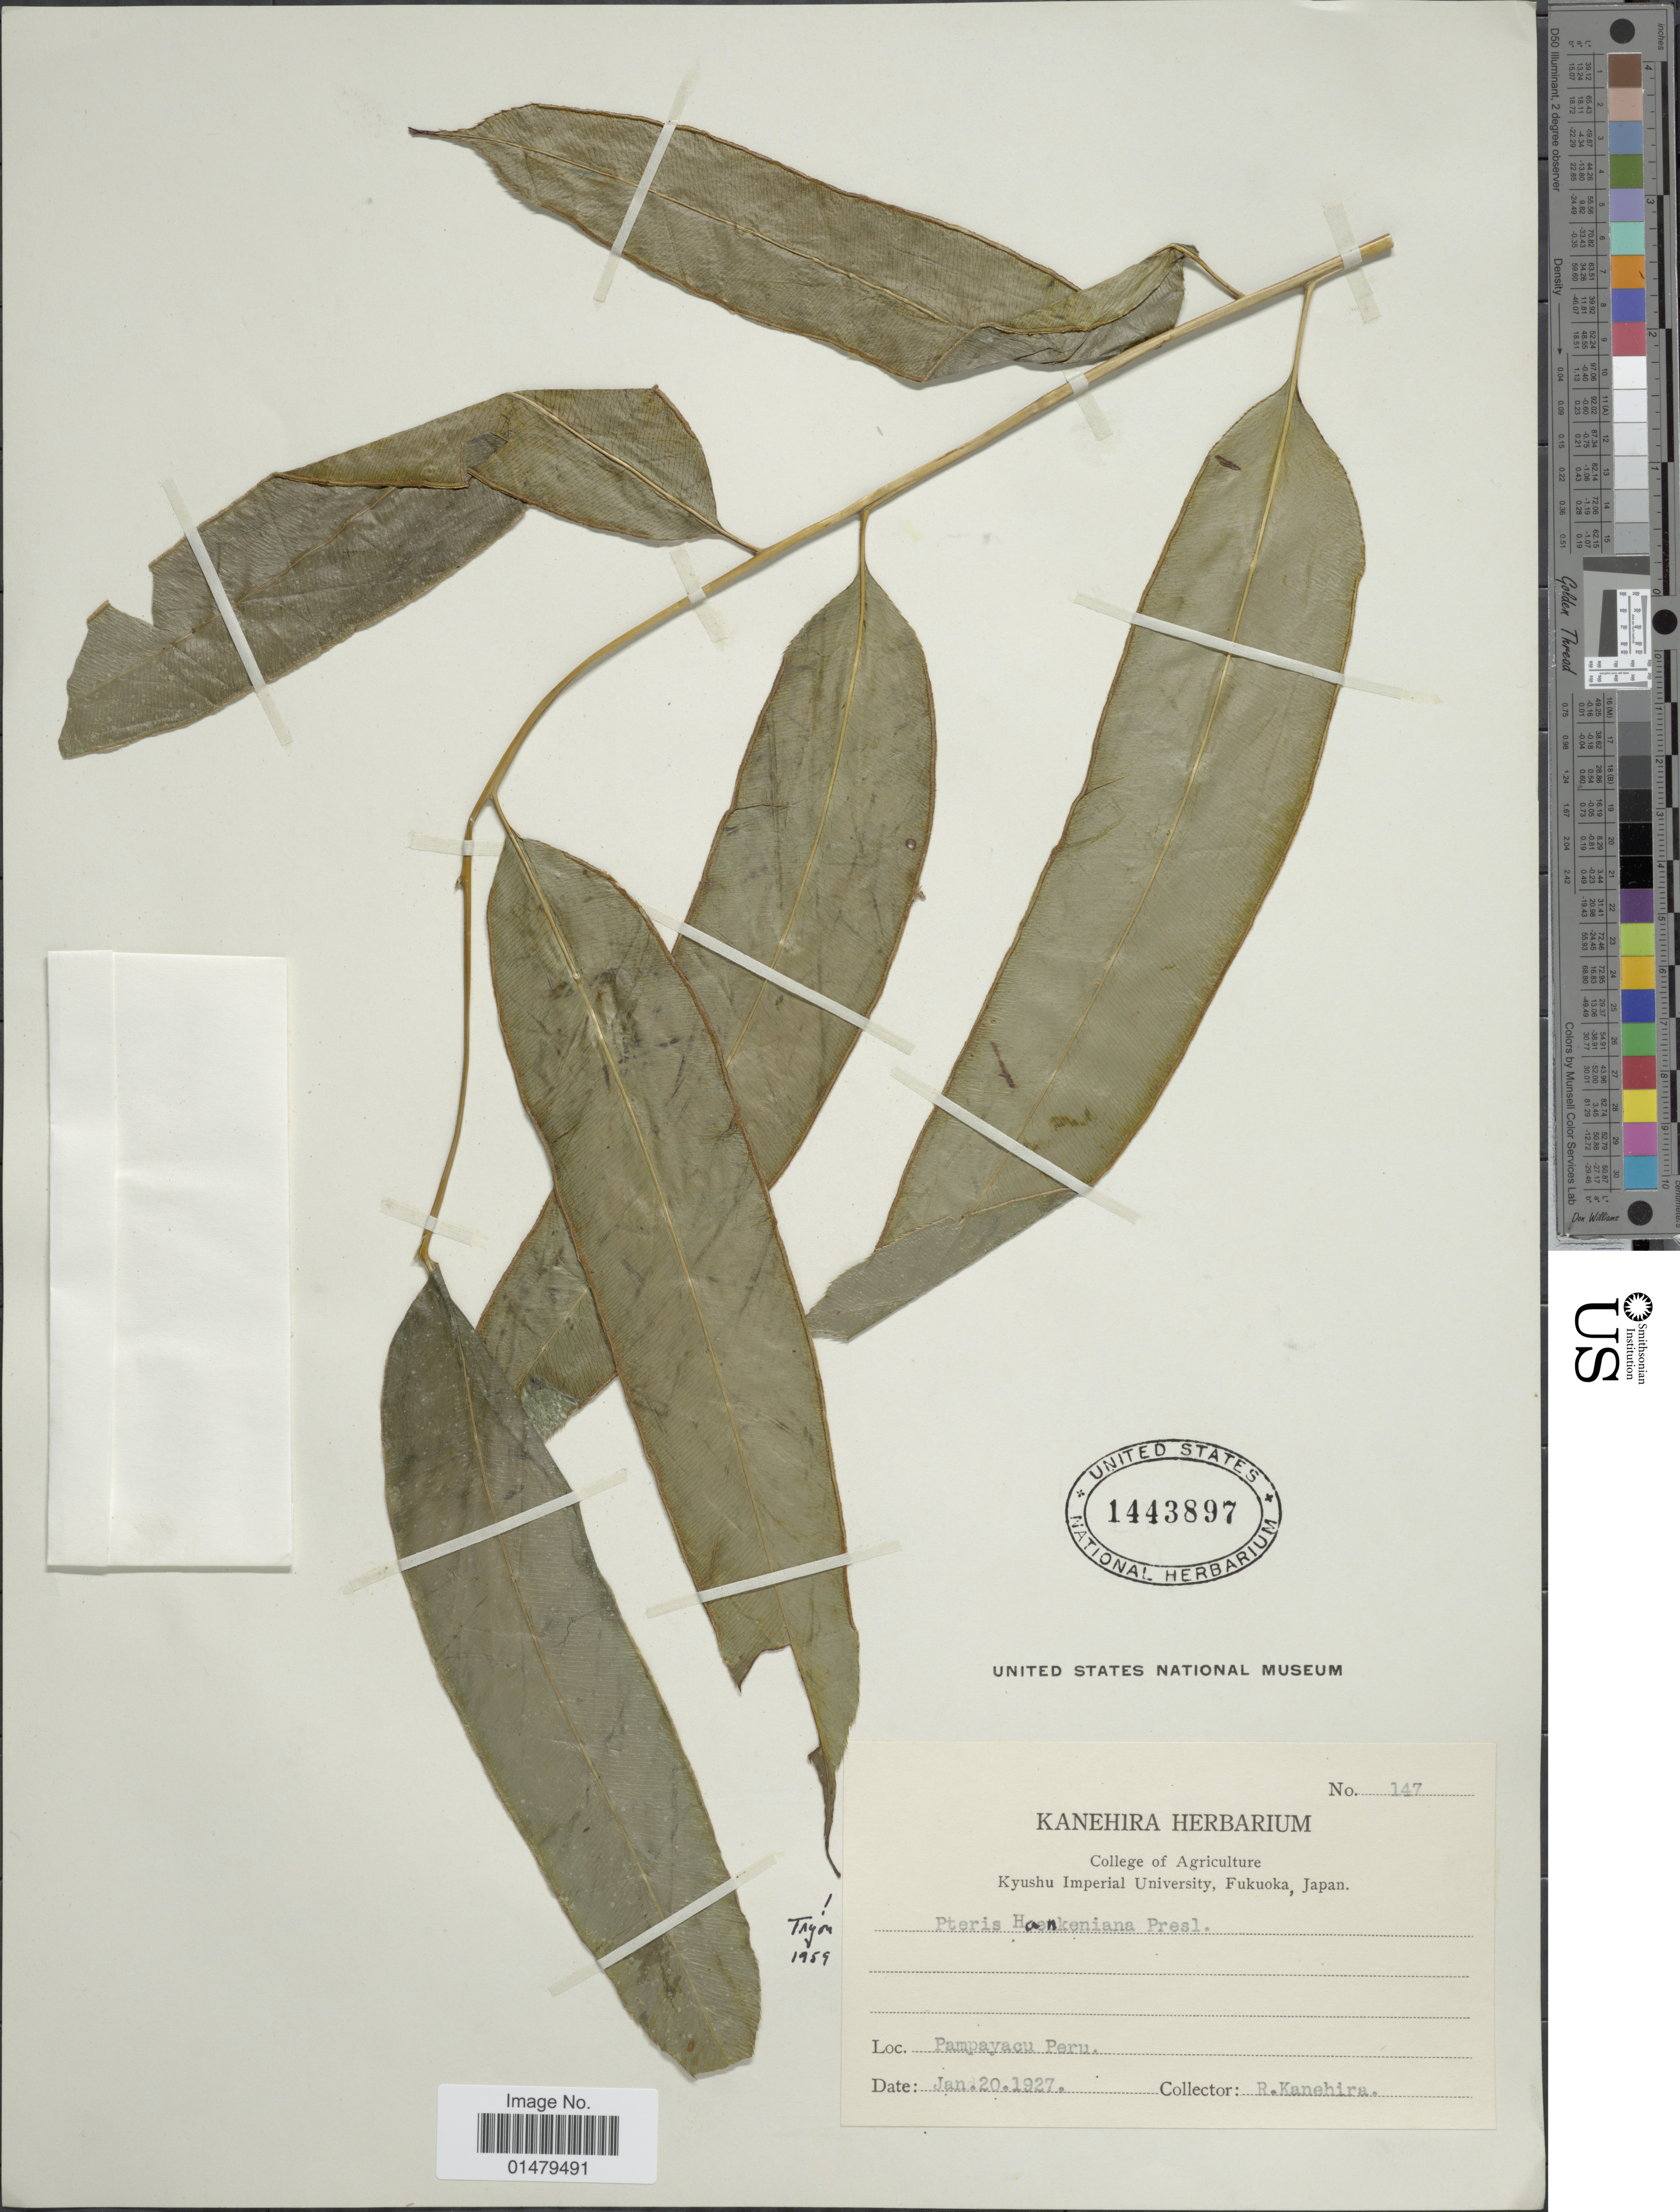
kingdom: Plantae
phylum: Tracheophyta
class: Polypodiopsida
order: Polypodiales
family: Pteridaceae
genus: Pteris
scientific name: Pteris haenkeana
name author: C. Presl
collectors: R. Kanehira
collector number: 147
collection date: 1927-01-20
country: Peru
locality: Pampayacu.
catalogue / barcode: US 1443897